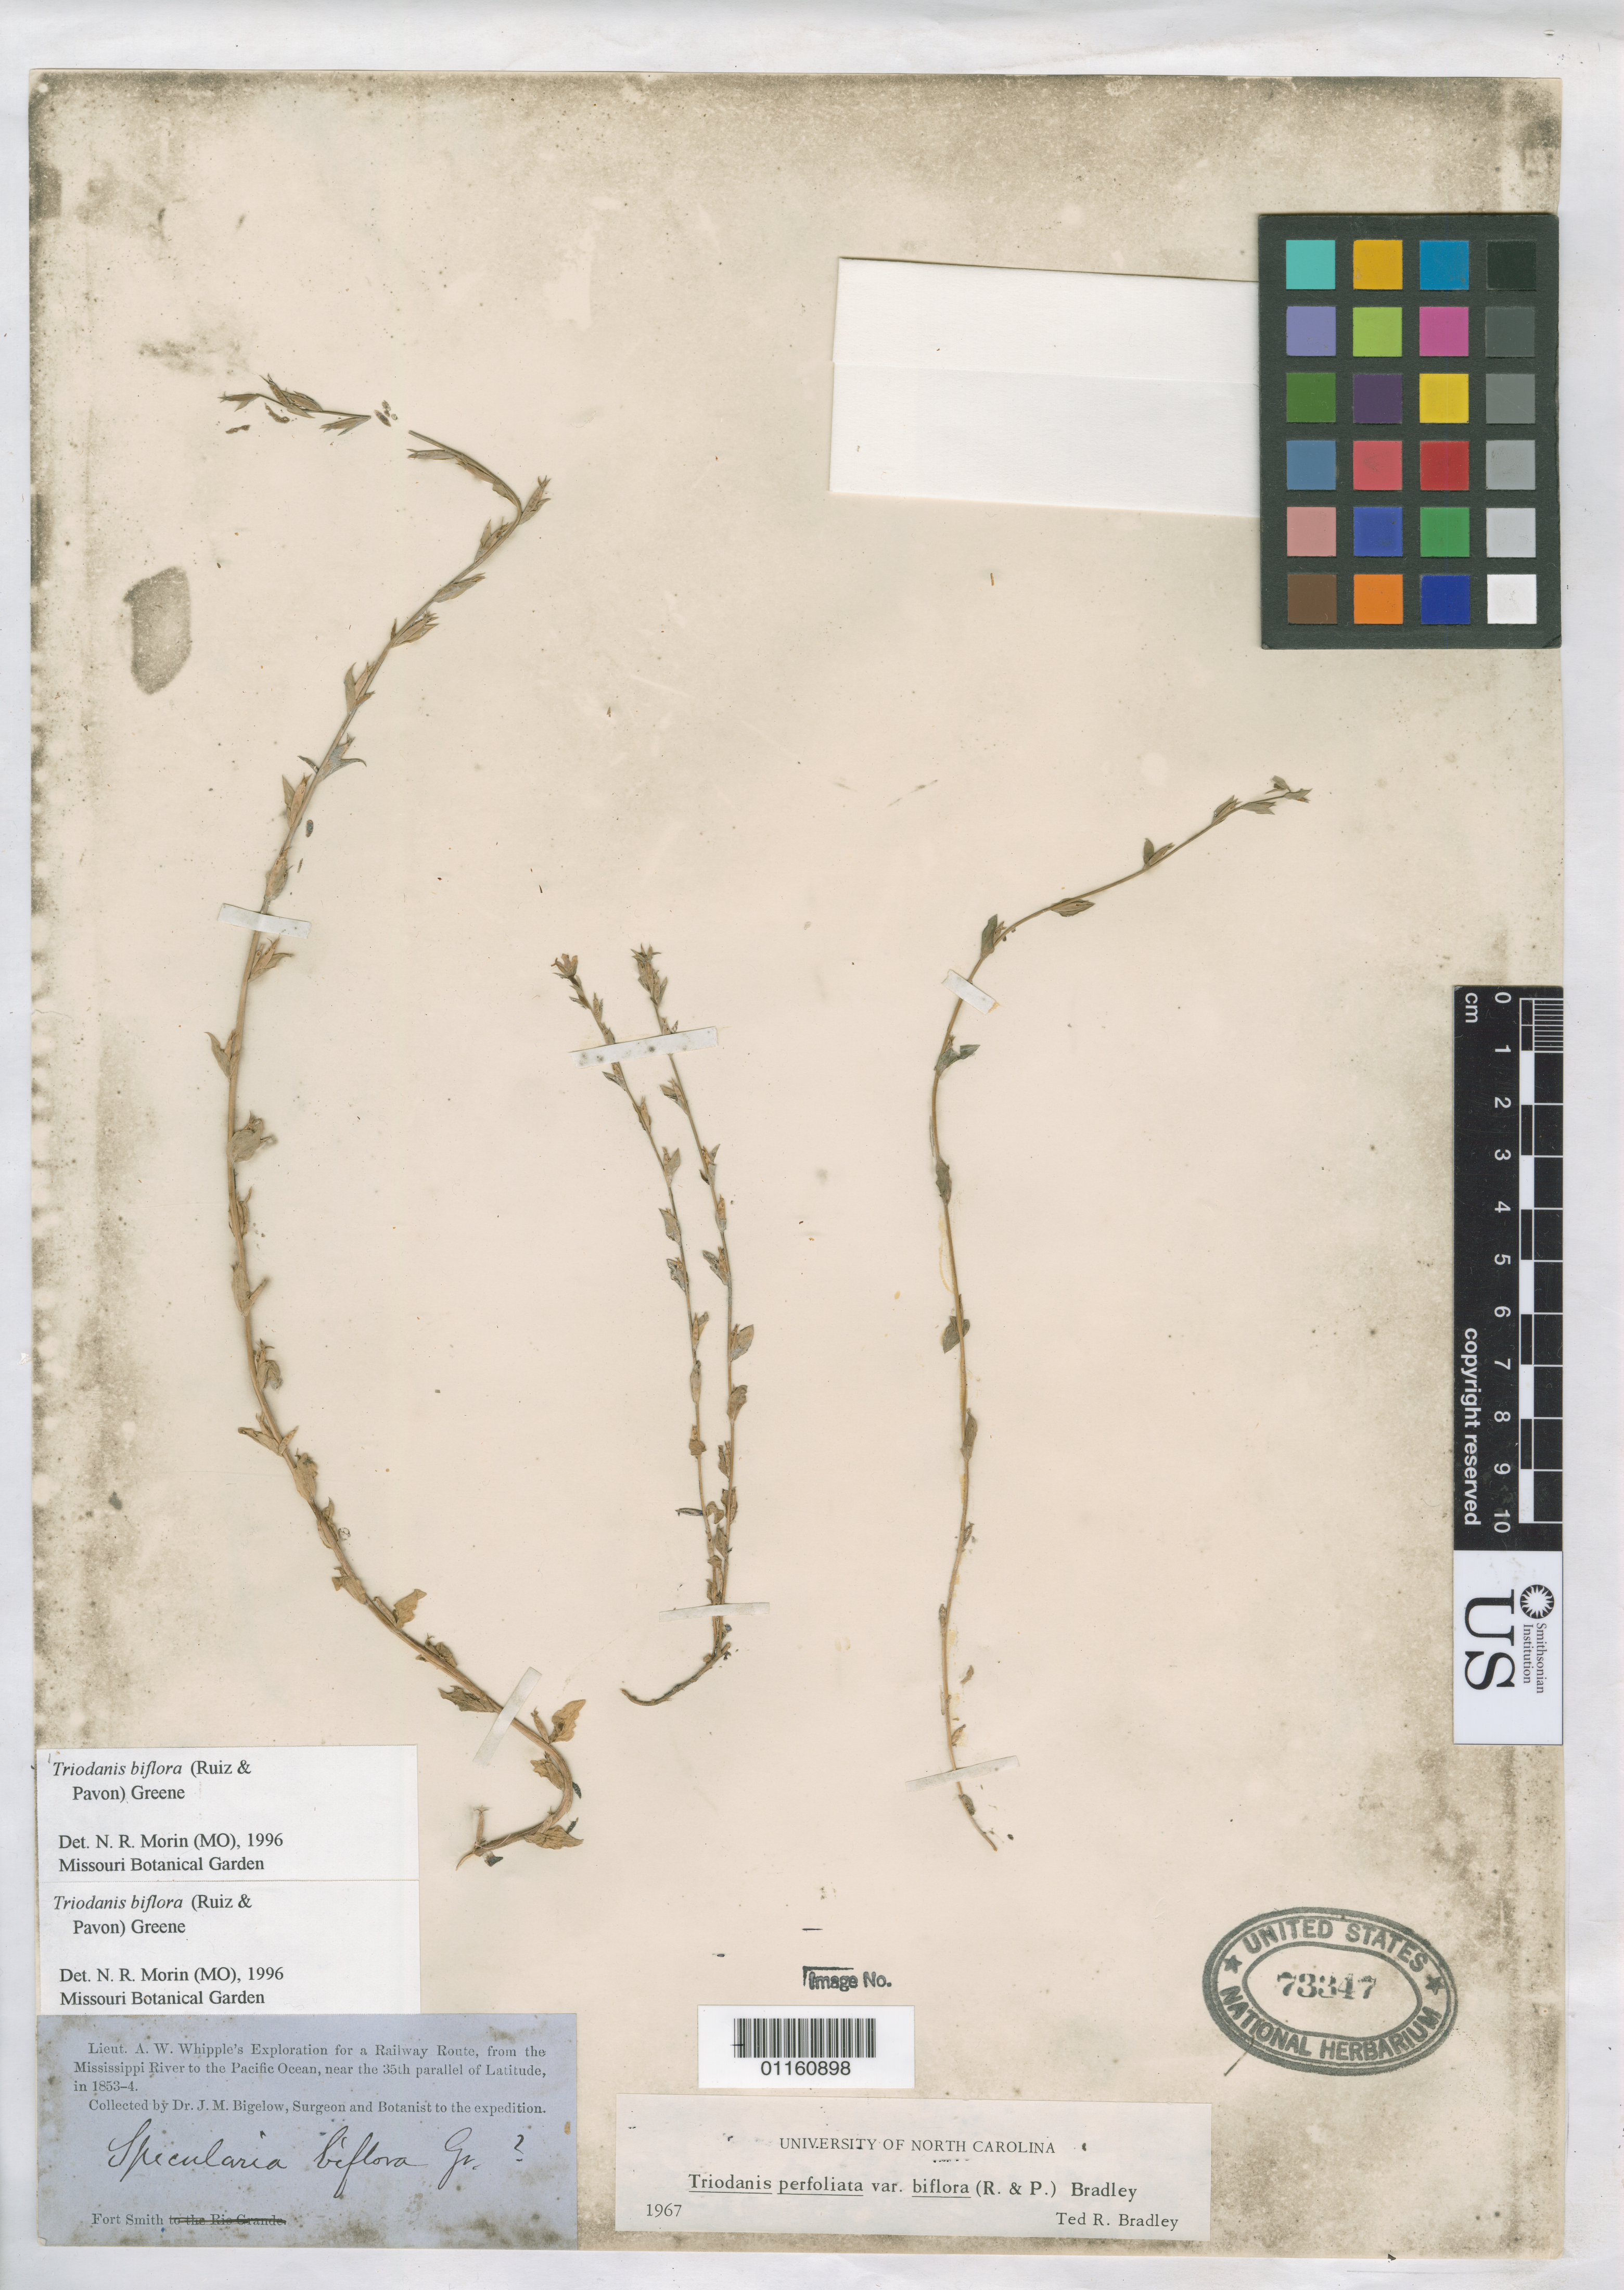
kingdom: Plantae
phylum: Tracheophyta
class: Magnoliopsida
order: Asterales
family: Campanulaceae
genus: Triodanis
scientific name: Triodanis biflora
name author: (Ruiz & Pav.) Greene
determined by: Morin, N. R., (ASC)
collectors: J. M. Bigelow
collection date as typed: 1853 to -- -- 1854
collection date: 1853/1854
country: United States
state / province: Arkansas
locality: Fort smith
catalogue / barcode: US 73347